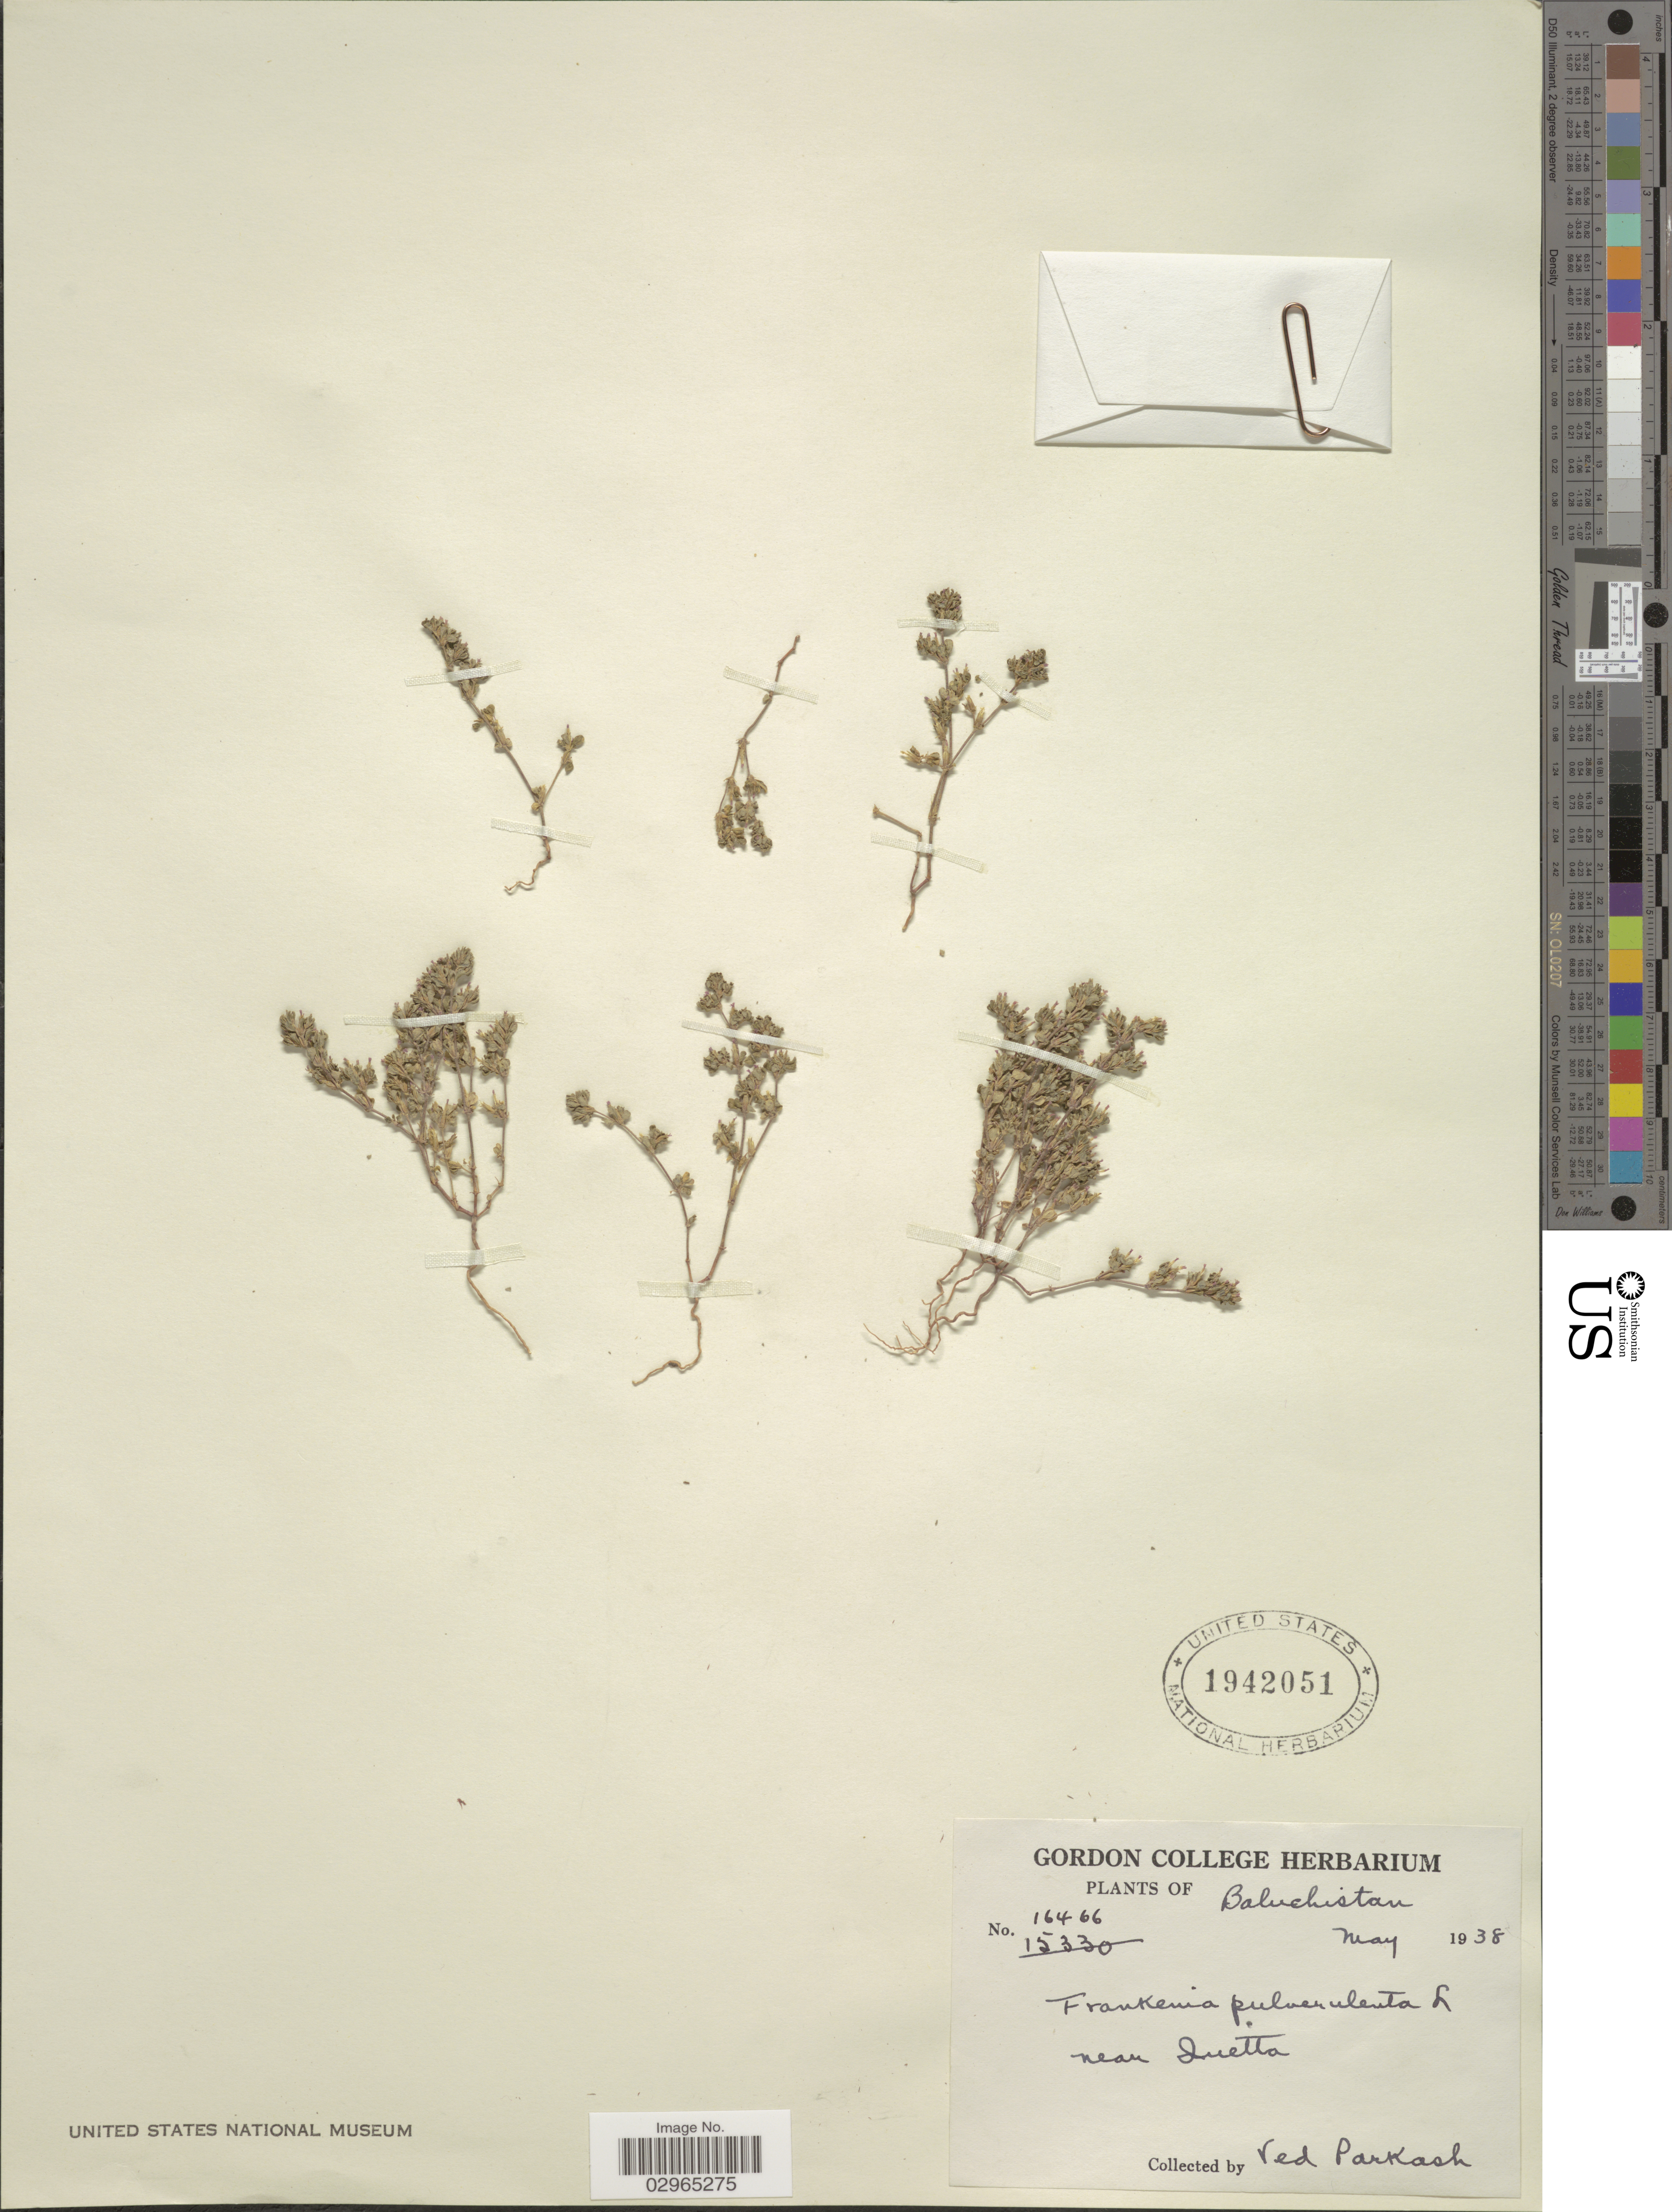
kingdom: Plantae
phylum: Tracheophyta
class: Magnoliopsida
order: Caryophyllales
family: Frankeniaceae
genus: Frankenia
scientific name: Frankenia pulverulenta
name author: L.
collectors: V. Parkash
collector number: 16466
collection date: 1938-05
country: Pakistan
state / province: Balochistan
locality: Baluchistan. Near Quetta.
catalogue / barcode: US 1942051